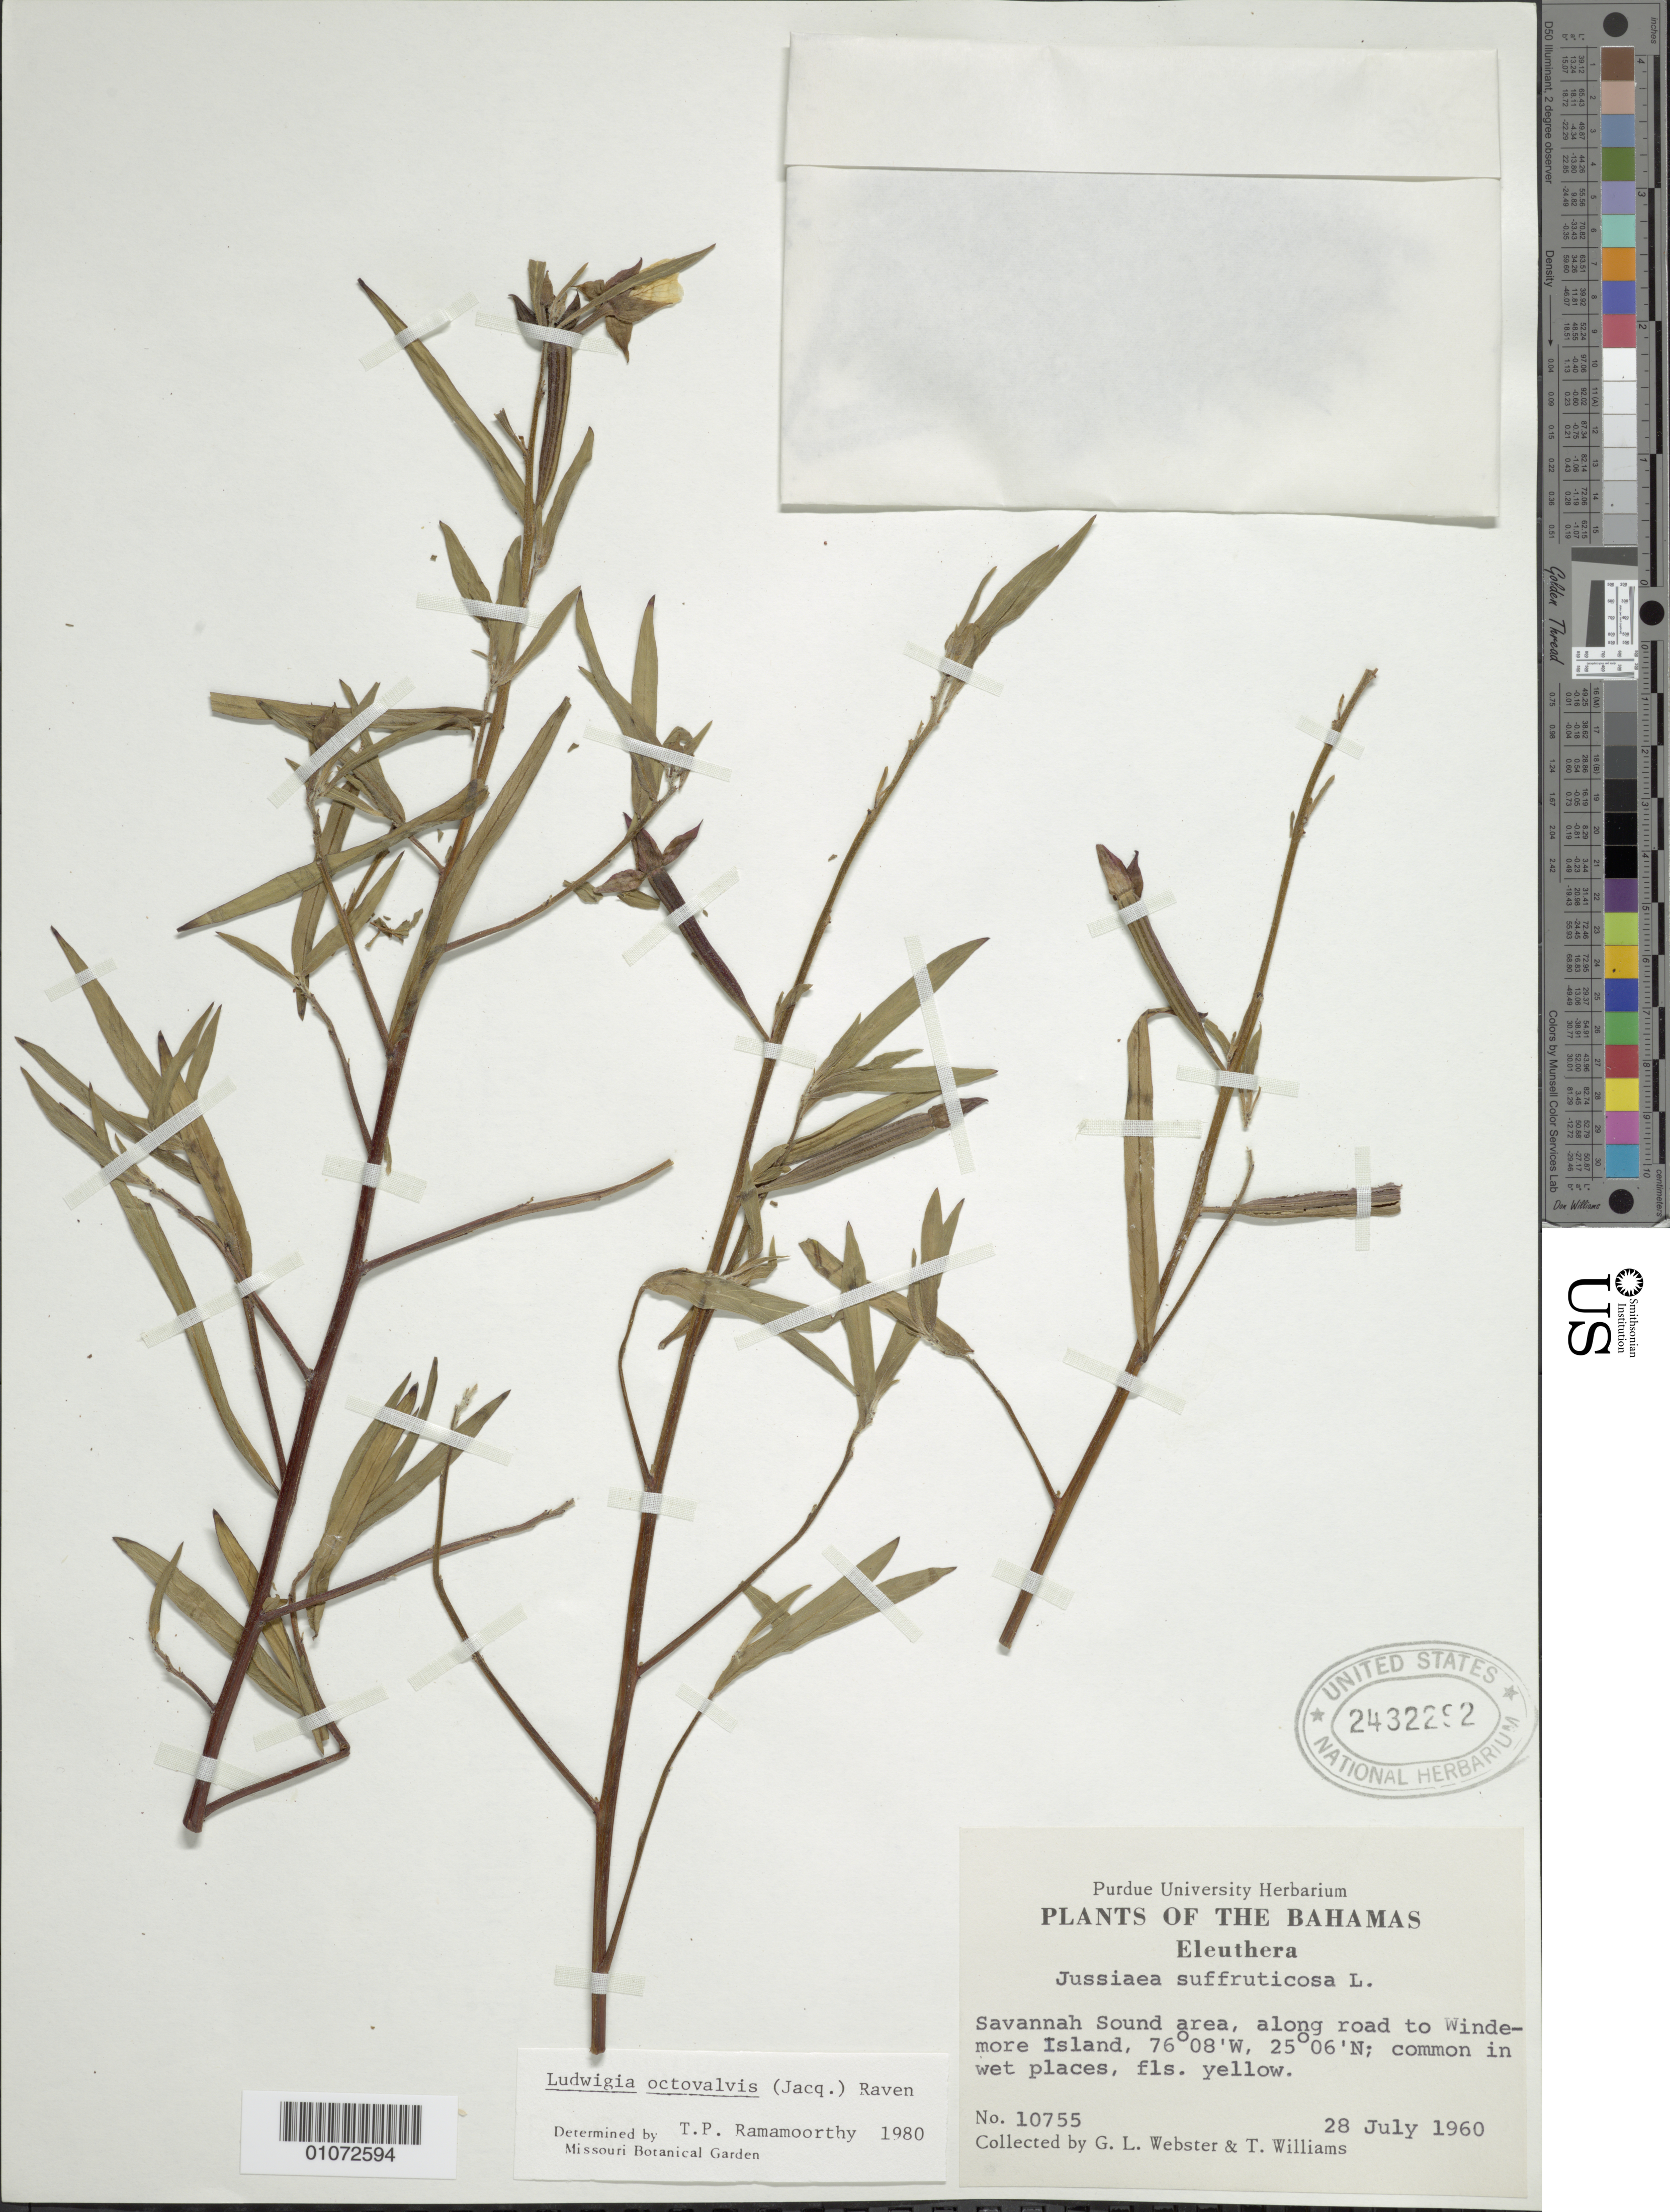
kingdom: Plantae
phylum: Tracheophyta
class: Magnoliopsida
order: Myrtales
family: Onagraceae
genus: Ludwigia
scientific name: Ludwigia octovalvis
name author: (Jacq.) P.H. Raven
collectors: G. L. Webster & T. Williams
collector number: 10755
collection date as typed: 28 Jul 1960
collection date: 1960-07-28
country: Bahamas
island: Eleuthera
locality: Savannah sound area, along road to Windemore island; common in wet places.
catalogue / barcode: US 2432292